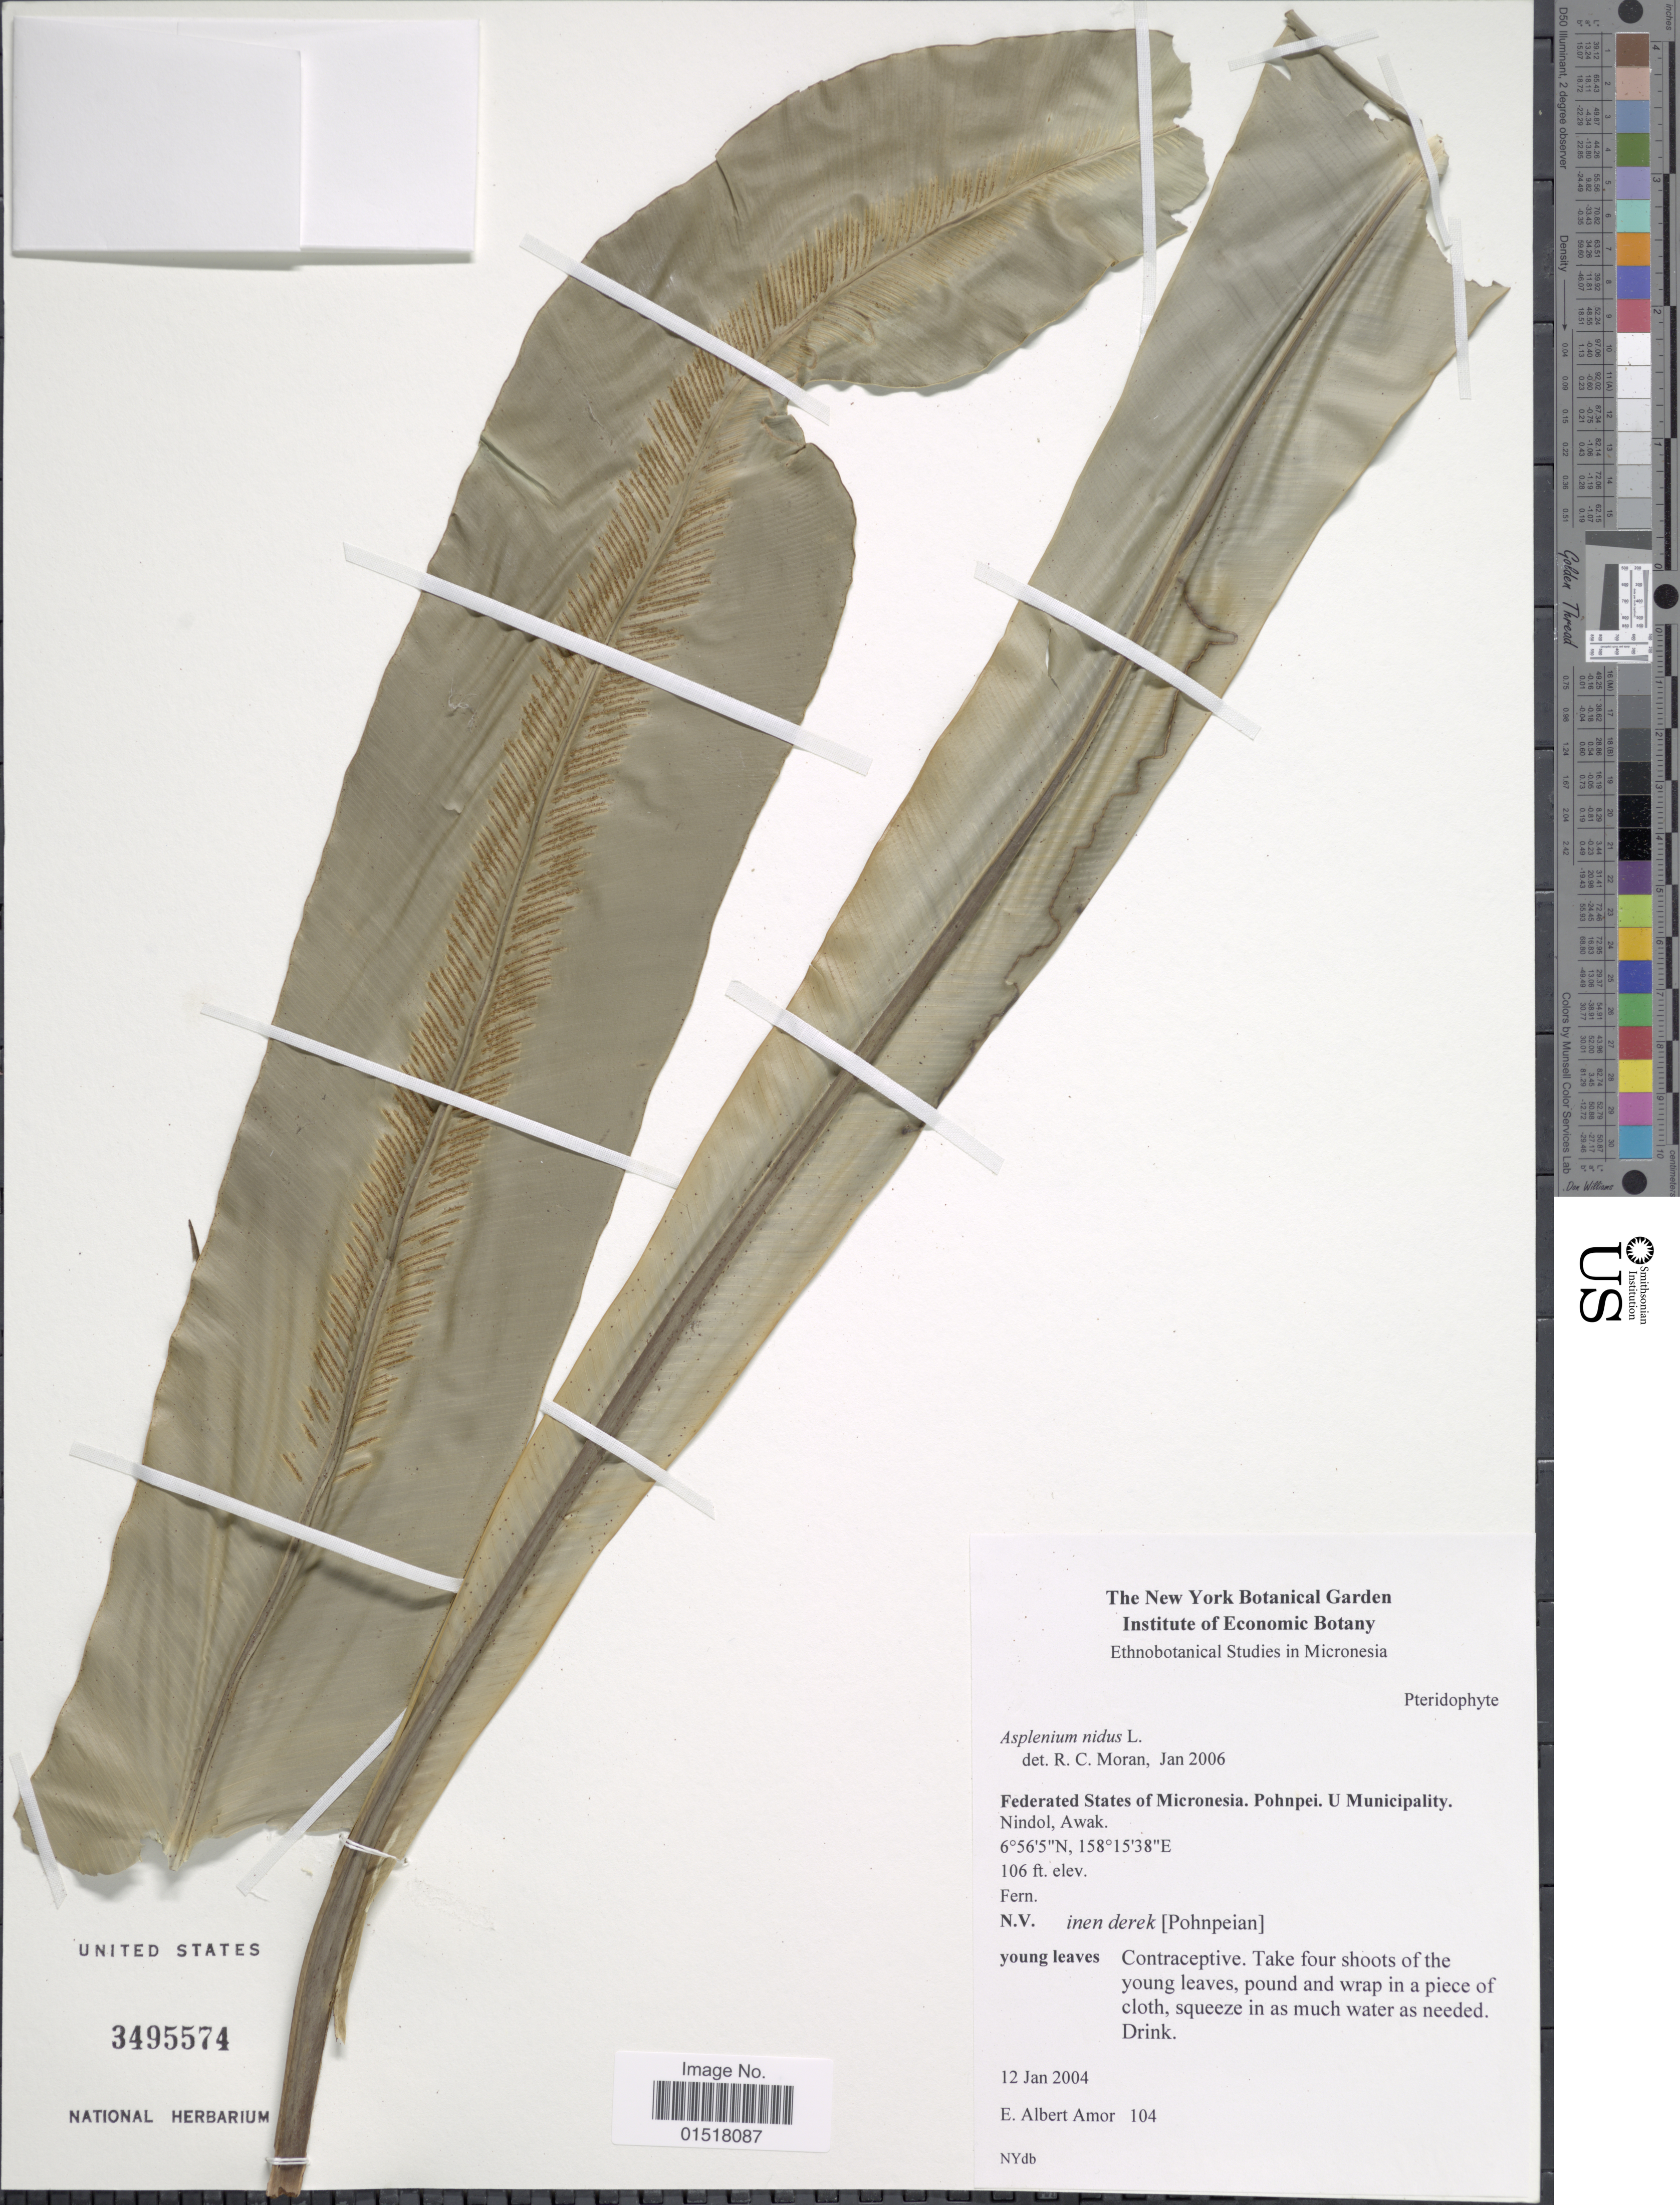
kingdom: Plantae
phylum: Tracheophyta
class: Polypodiopsida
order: Polypodiales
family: Aspleniaceae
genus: Asplenium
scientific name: Asplenium nidus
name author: L.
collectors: E. A. Amor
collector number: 104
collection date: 2004-01-12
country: Micronesia, Federated States of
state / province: Pohnpei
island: Pohnpei [Ponape]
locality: Federated States of Micronesia. Pohnpei. U Municipality. Nindol, Awak.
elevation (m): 32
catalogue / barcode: US 3495574